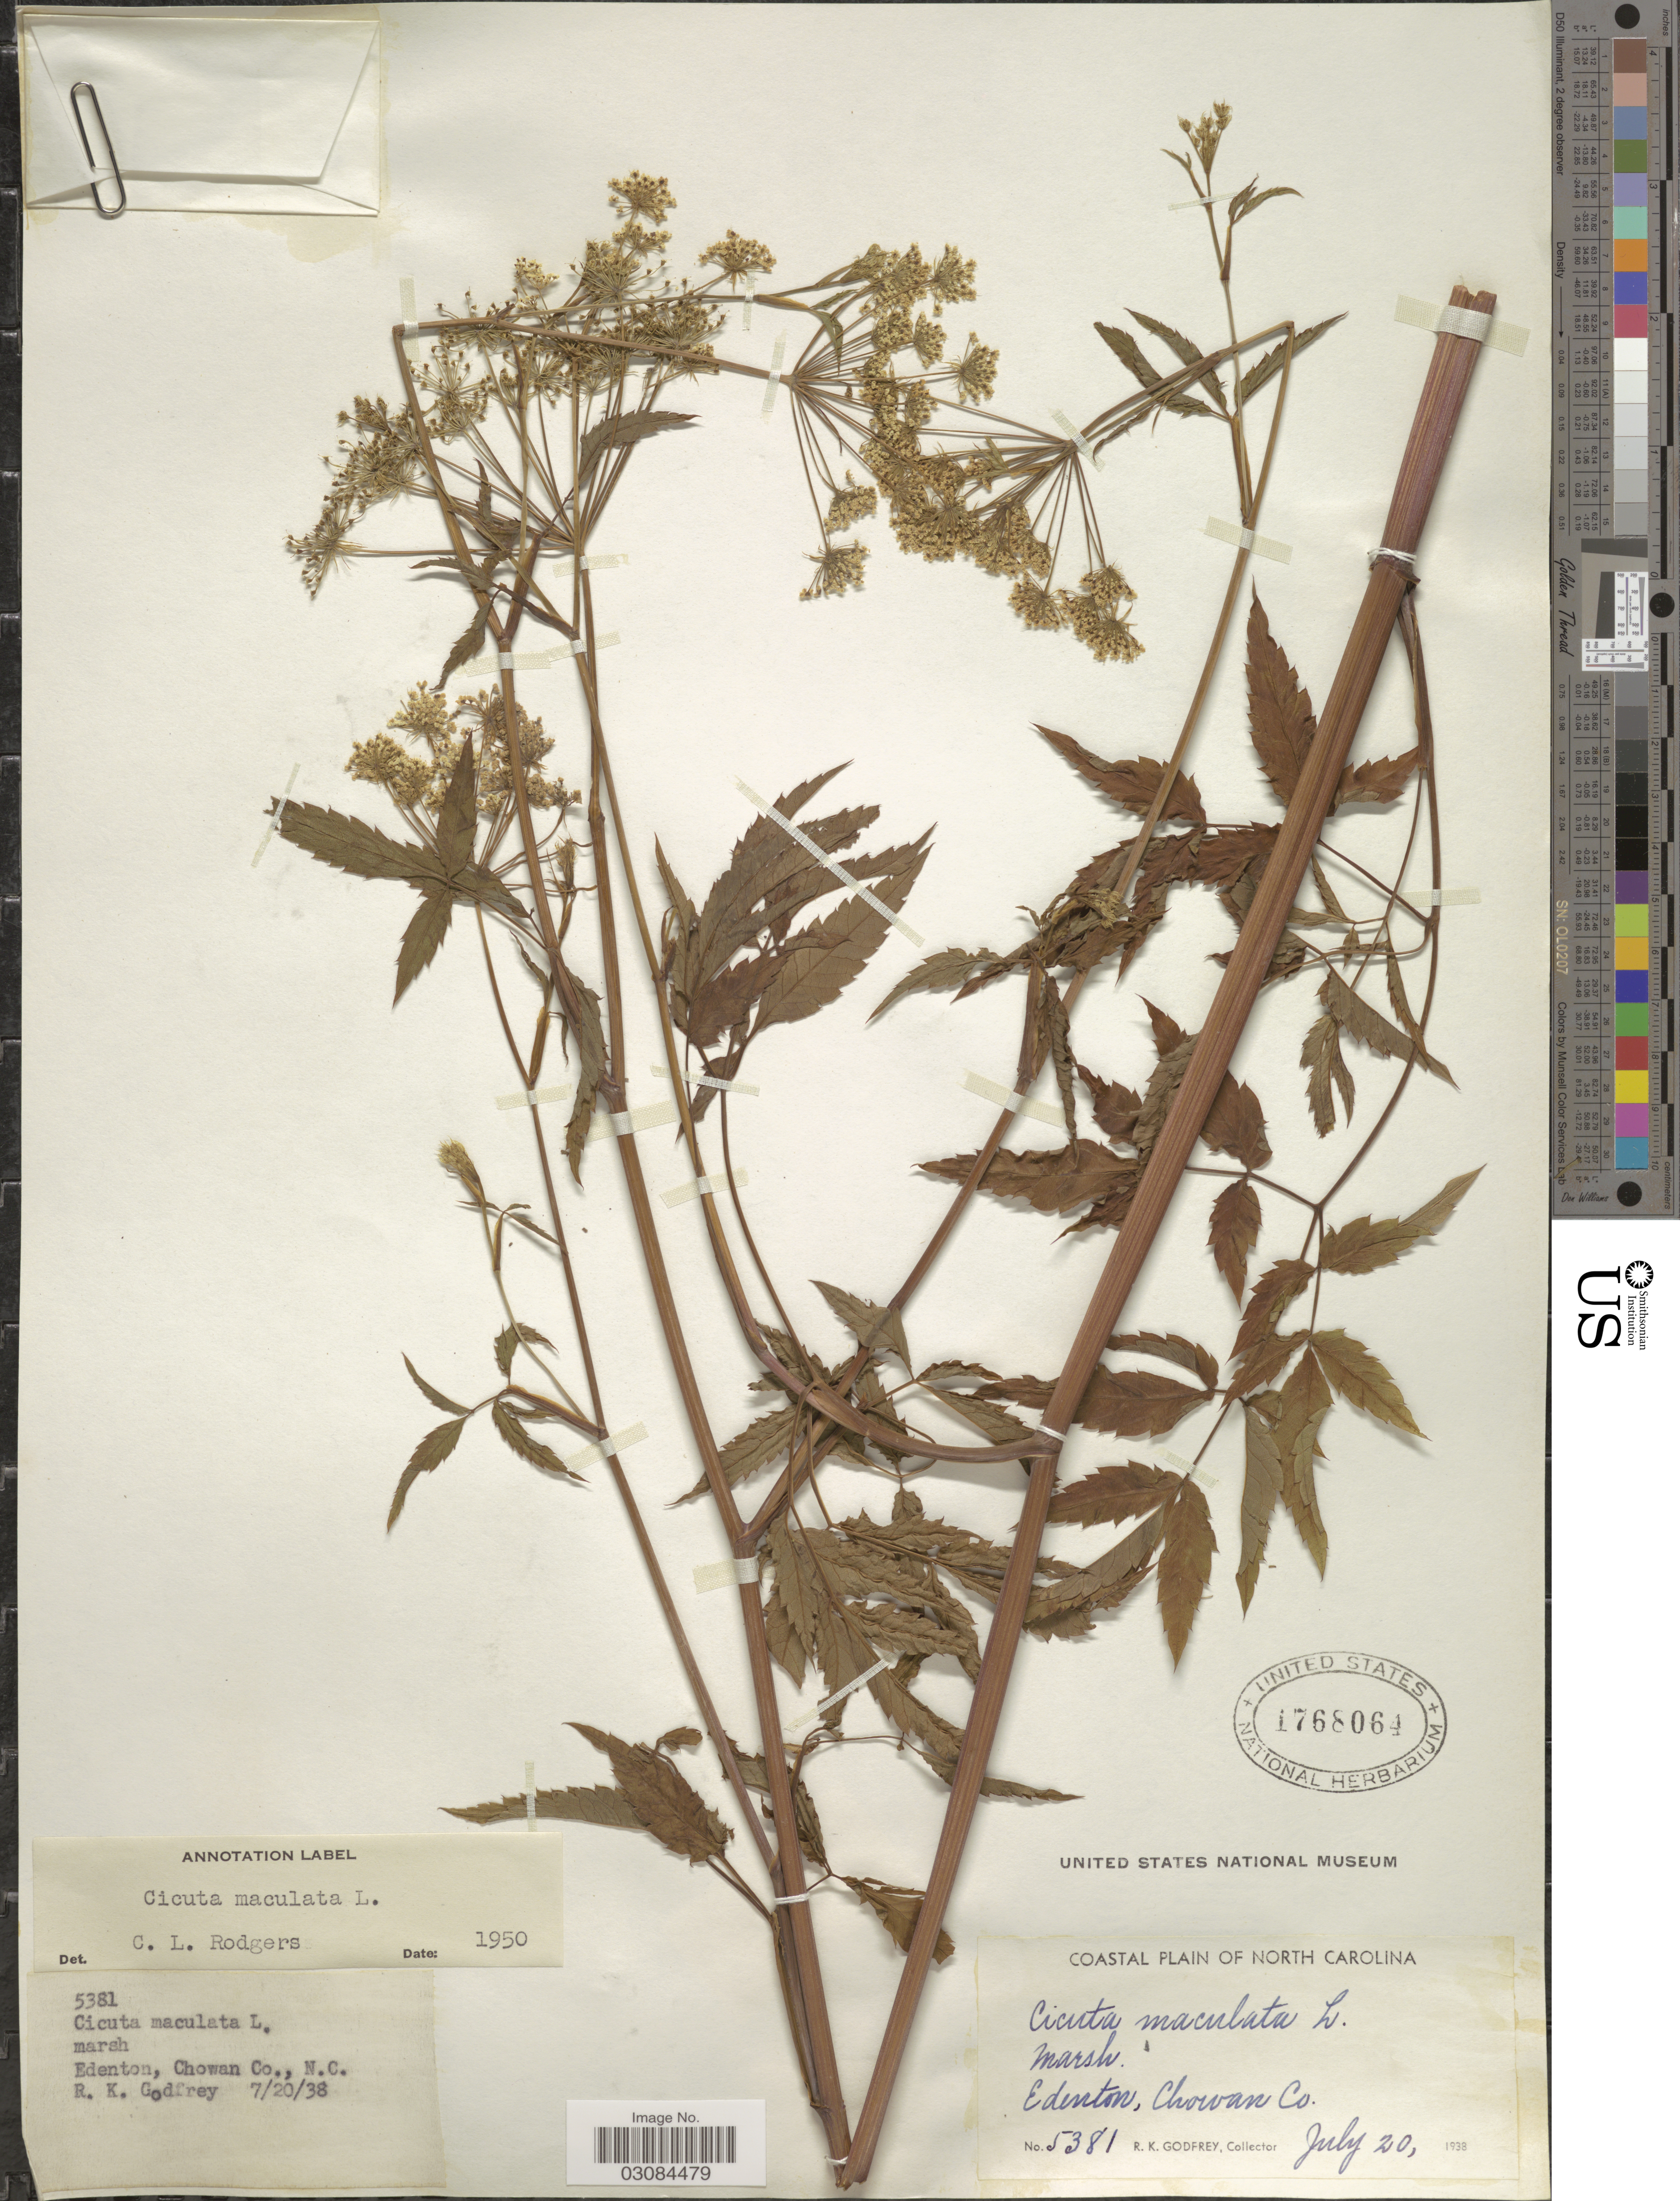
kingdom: Plantae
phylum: Tracheophyta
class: Magnoliopsida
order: Apiales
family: Apiaceae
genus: Cicuta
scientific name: Cicuta maculata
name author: L.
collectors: R. K. Godfrey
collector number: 5381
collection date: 1938-08-20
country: United States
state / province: North Carolina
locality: Coastal plain of North Carolina. Edenton, Chowan Co., N.C.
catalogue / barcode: US 1768064